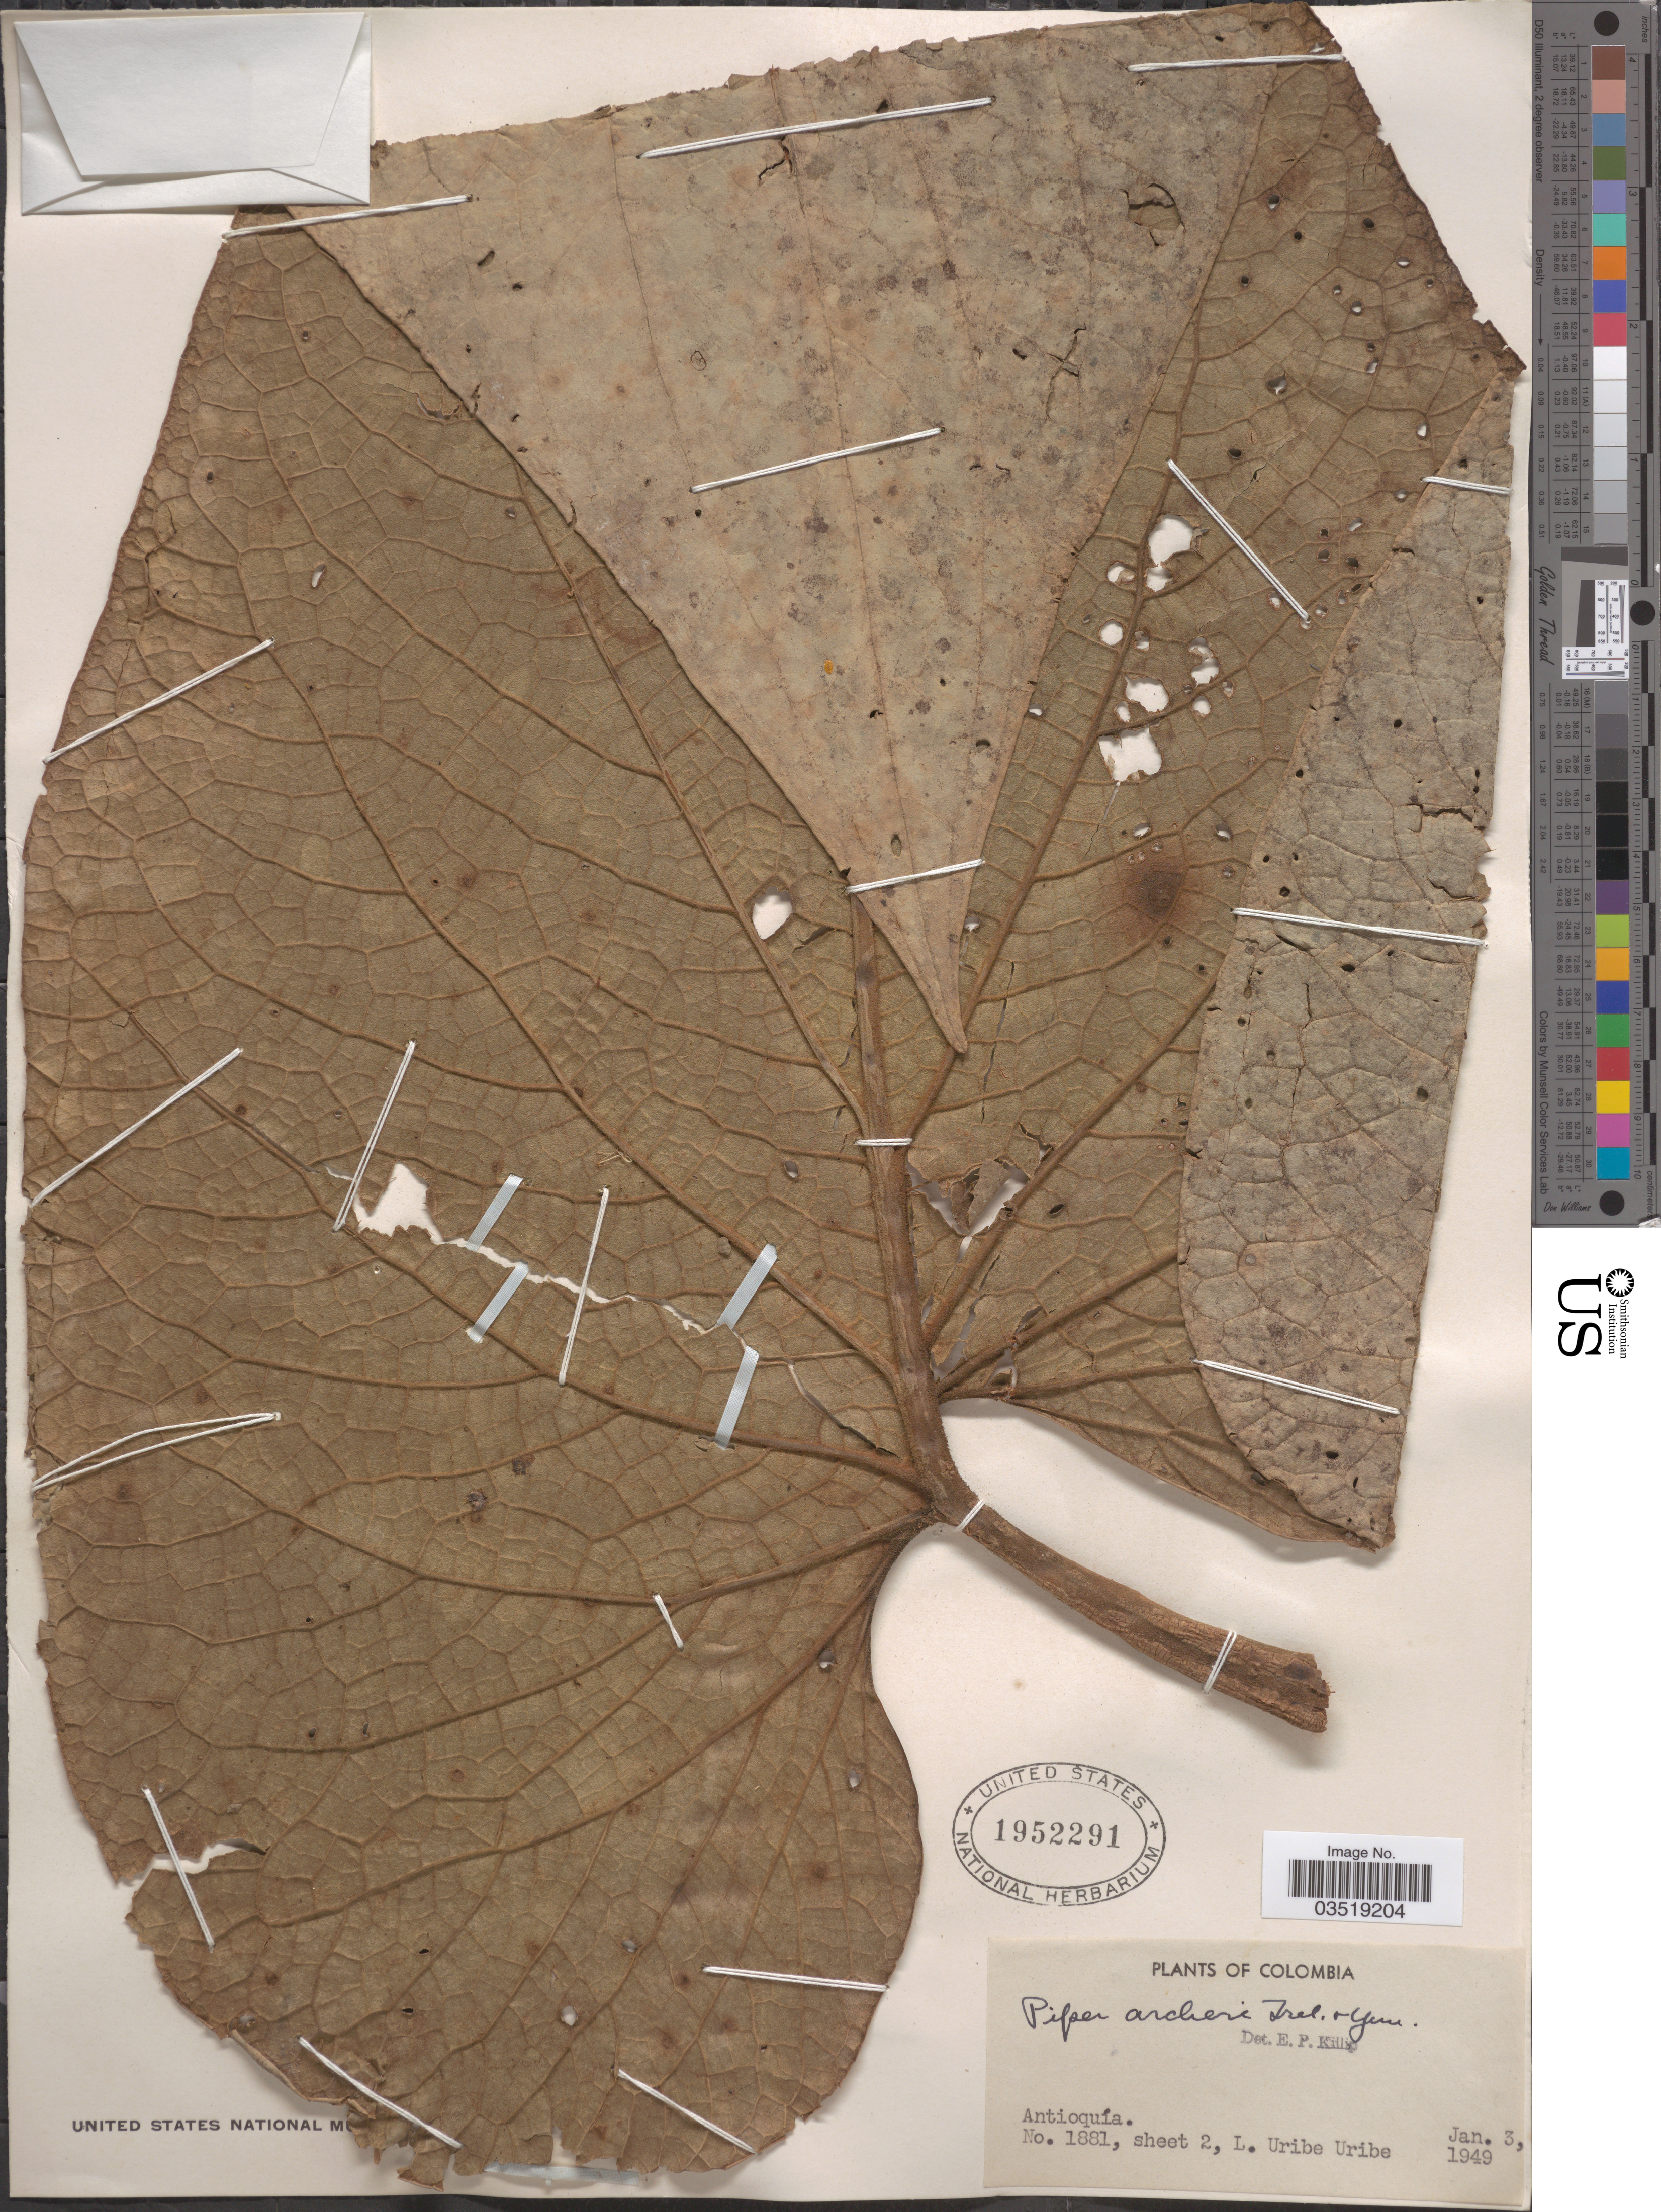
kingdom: Plantae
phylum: Tracheophyta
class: Magnoliopsida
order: Piperales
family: Piperaceae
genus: Piper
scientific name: Piper archeri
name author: Trel. & Yunck.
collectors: L. Uribe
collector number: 1881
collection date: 1949-01-03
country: Colombia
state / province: Antioquia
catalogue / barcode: US 1952291